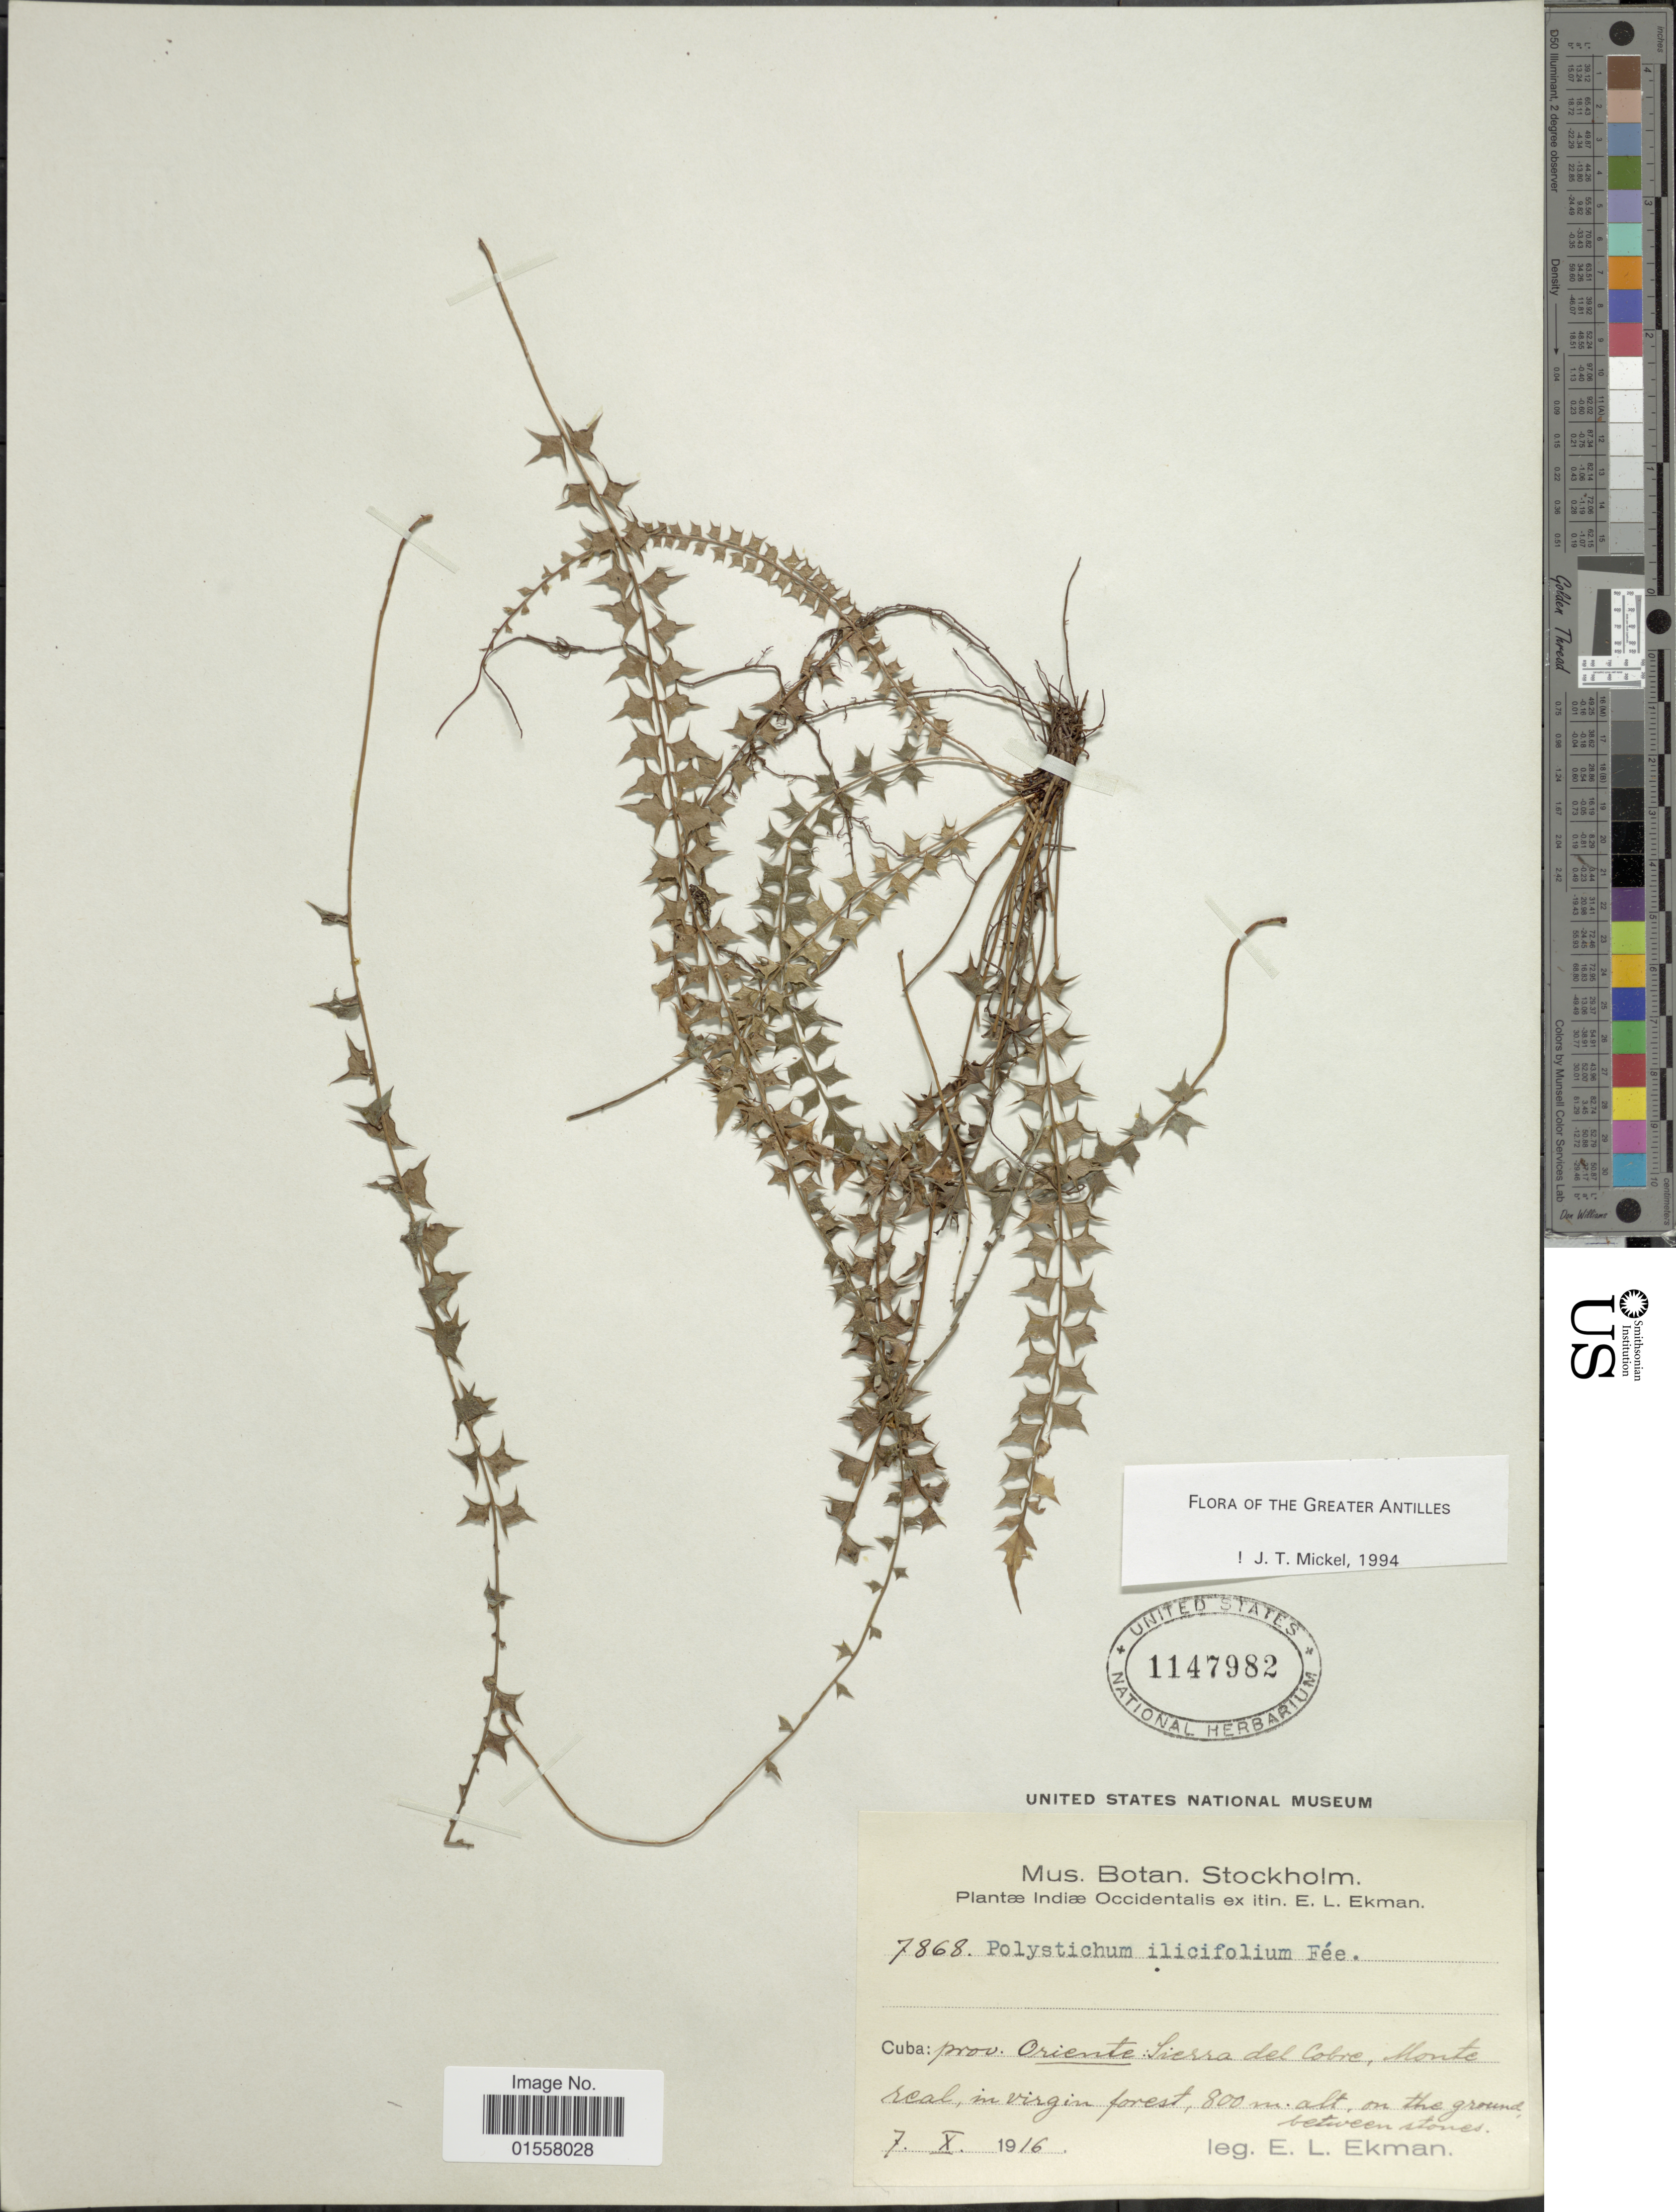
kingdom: Plantae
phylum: Tracheophyta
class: Polypodiopsida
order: Polypodiales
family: Dryopteridaceae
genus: Polystichum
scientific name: Polystichum ilicifolium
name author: Fée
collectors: E. L. Ekman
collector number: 7868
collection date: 1916-10-07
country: Cuba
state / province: Oriente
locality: Cuba: Prov. Oriente, Sierra del Cobre, Monte Real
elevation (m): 800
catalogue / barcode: US 1147982